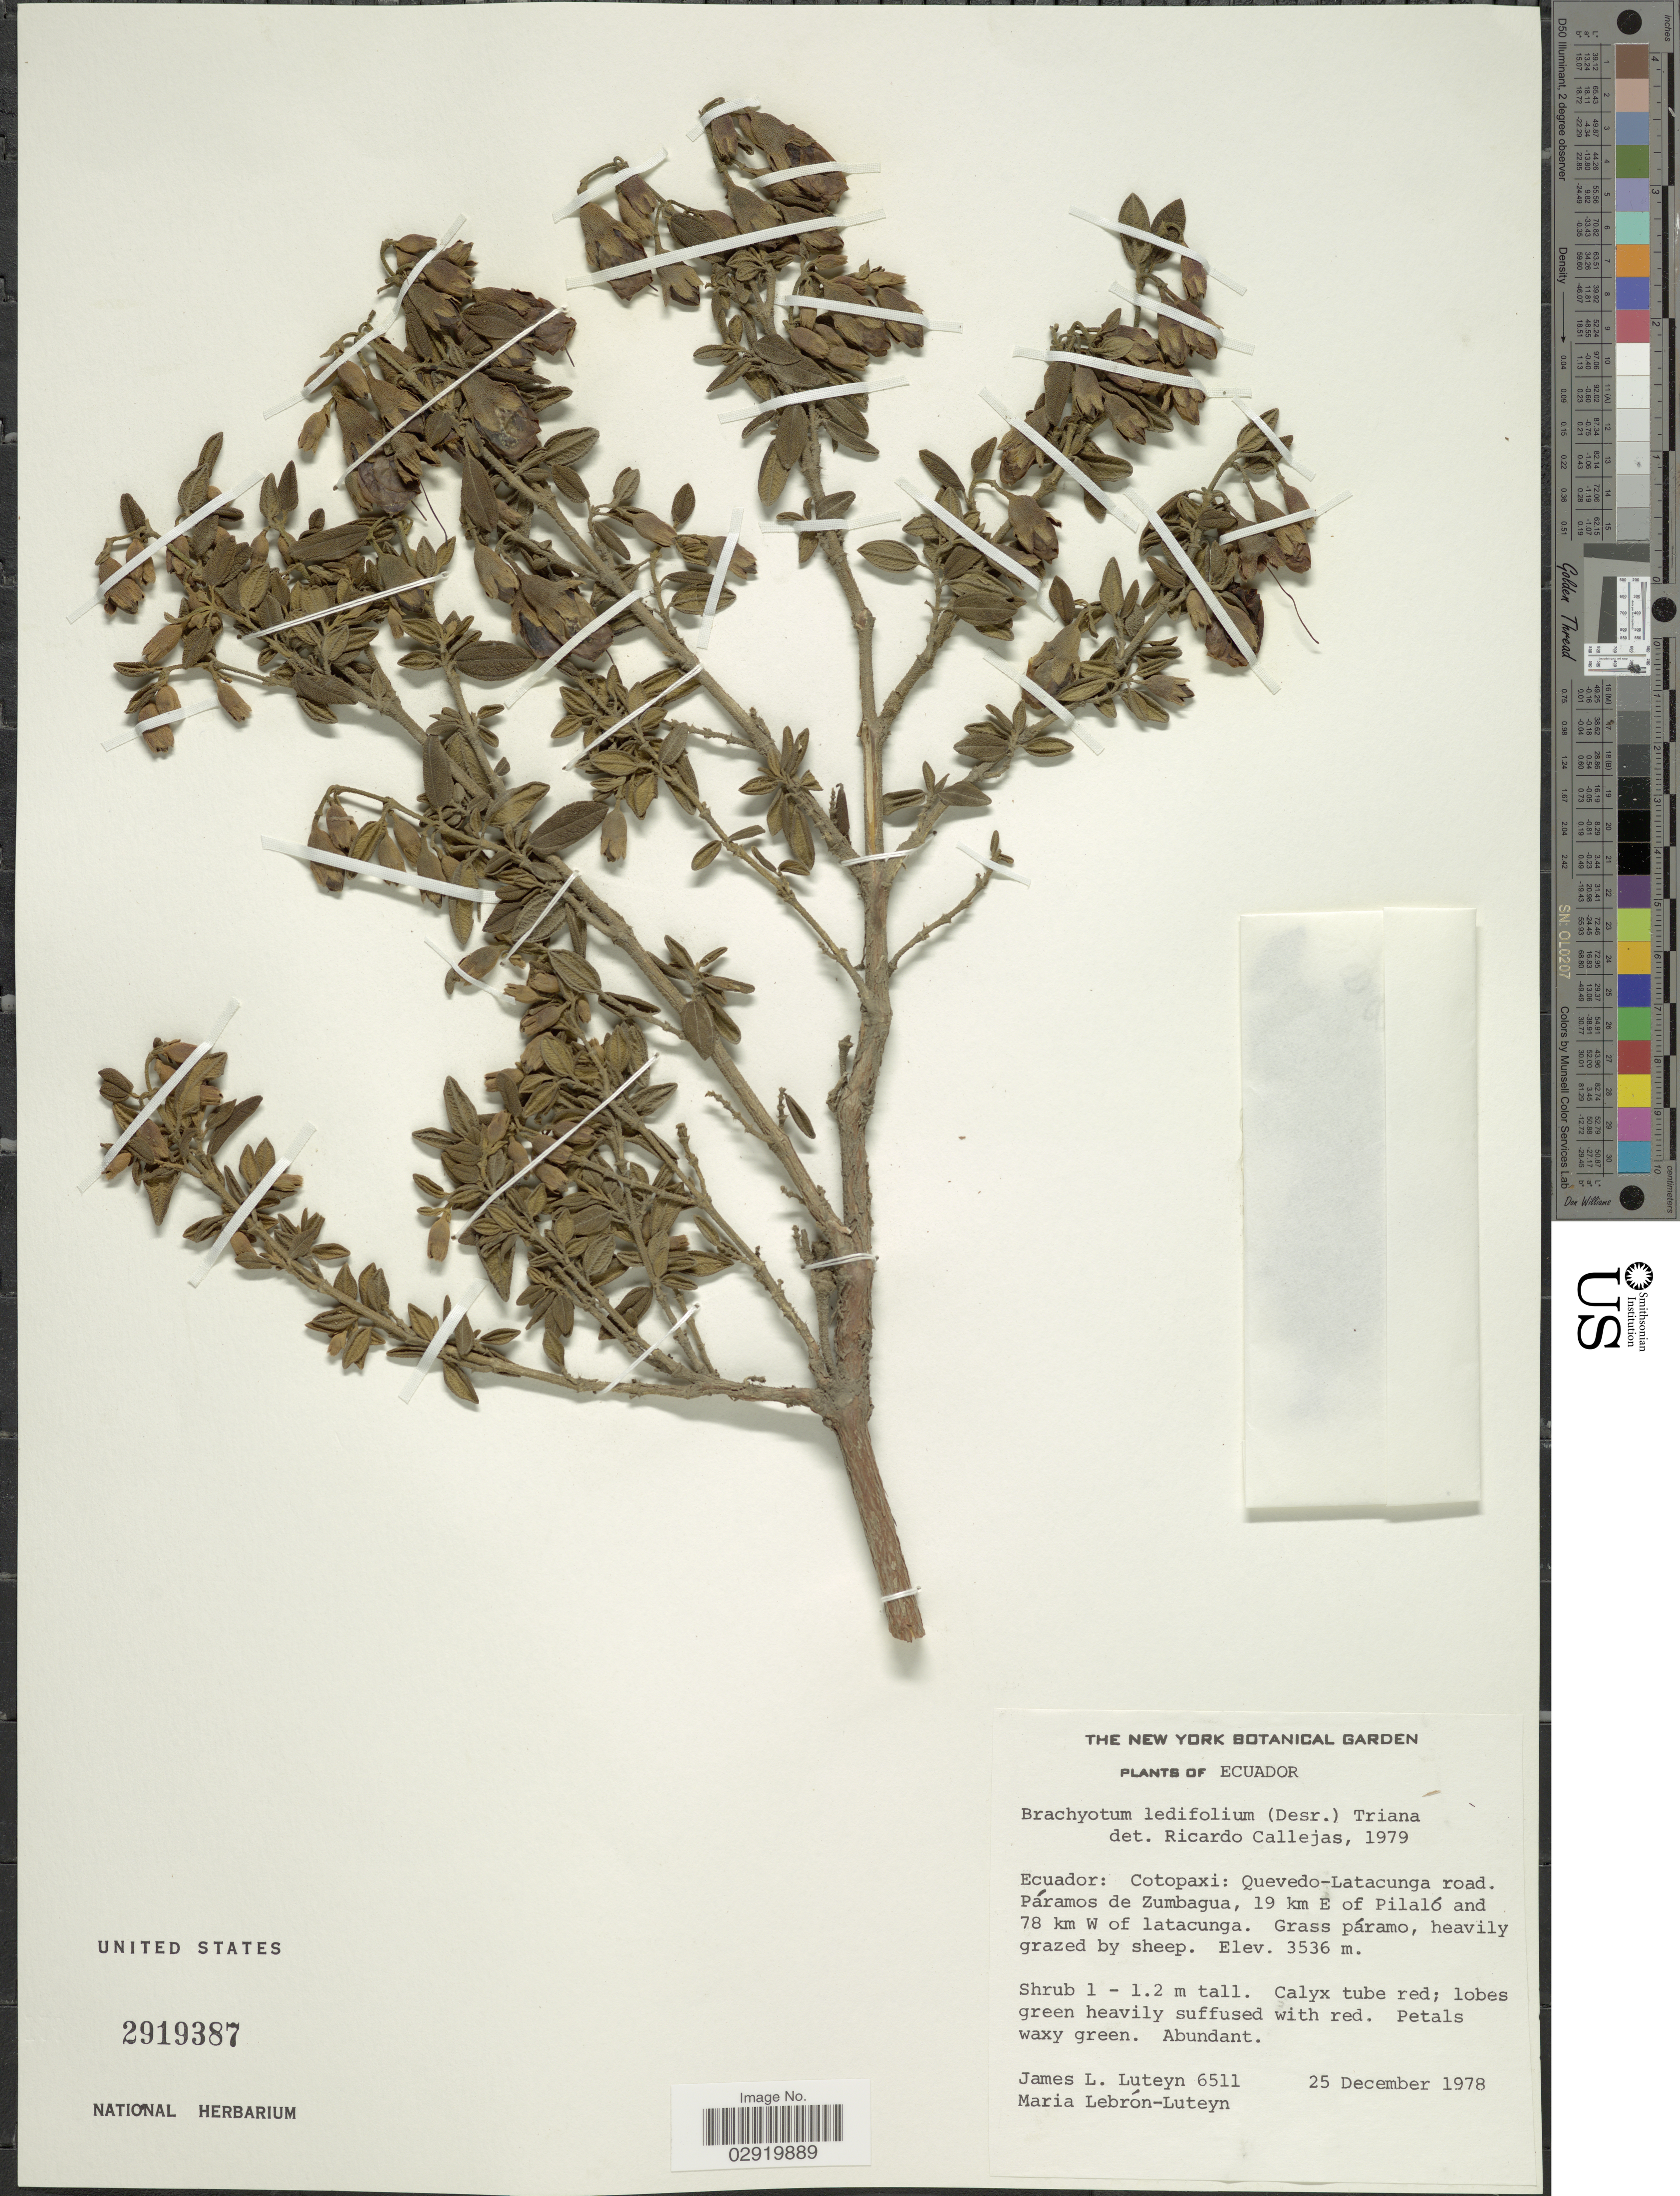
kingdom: Plantae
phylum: Tracheophyta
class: Magnoliopsida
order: Myrtales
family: Melastomataceae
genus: Brachyotum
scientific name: Brachyotum ledifolium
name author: (Desr.) Triana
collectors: J. Luteyn & M. L. Lebrón-Luteyn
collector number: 6511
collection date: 1978-12-25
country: Ecuador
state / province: Cotopaxi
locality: Quevedo-Latacunga road. Páramos de Zumbagua, 19 km E of Pilaló and 78 km W of latacunga.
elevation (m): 3536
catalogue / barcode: US 2919387